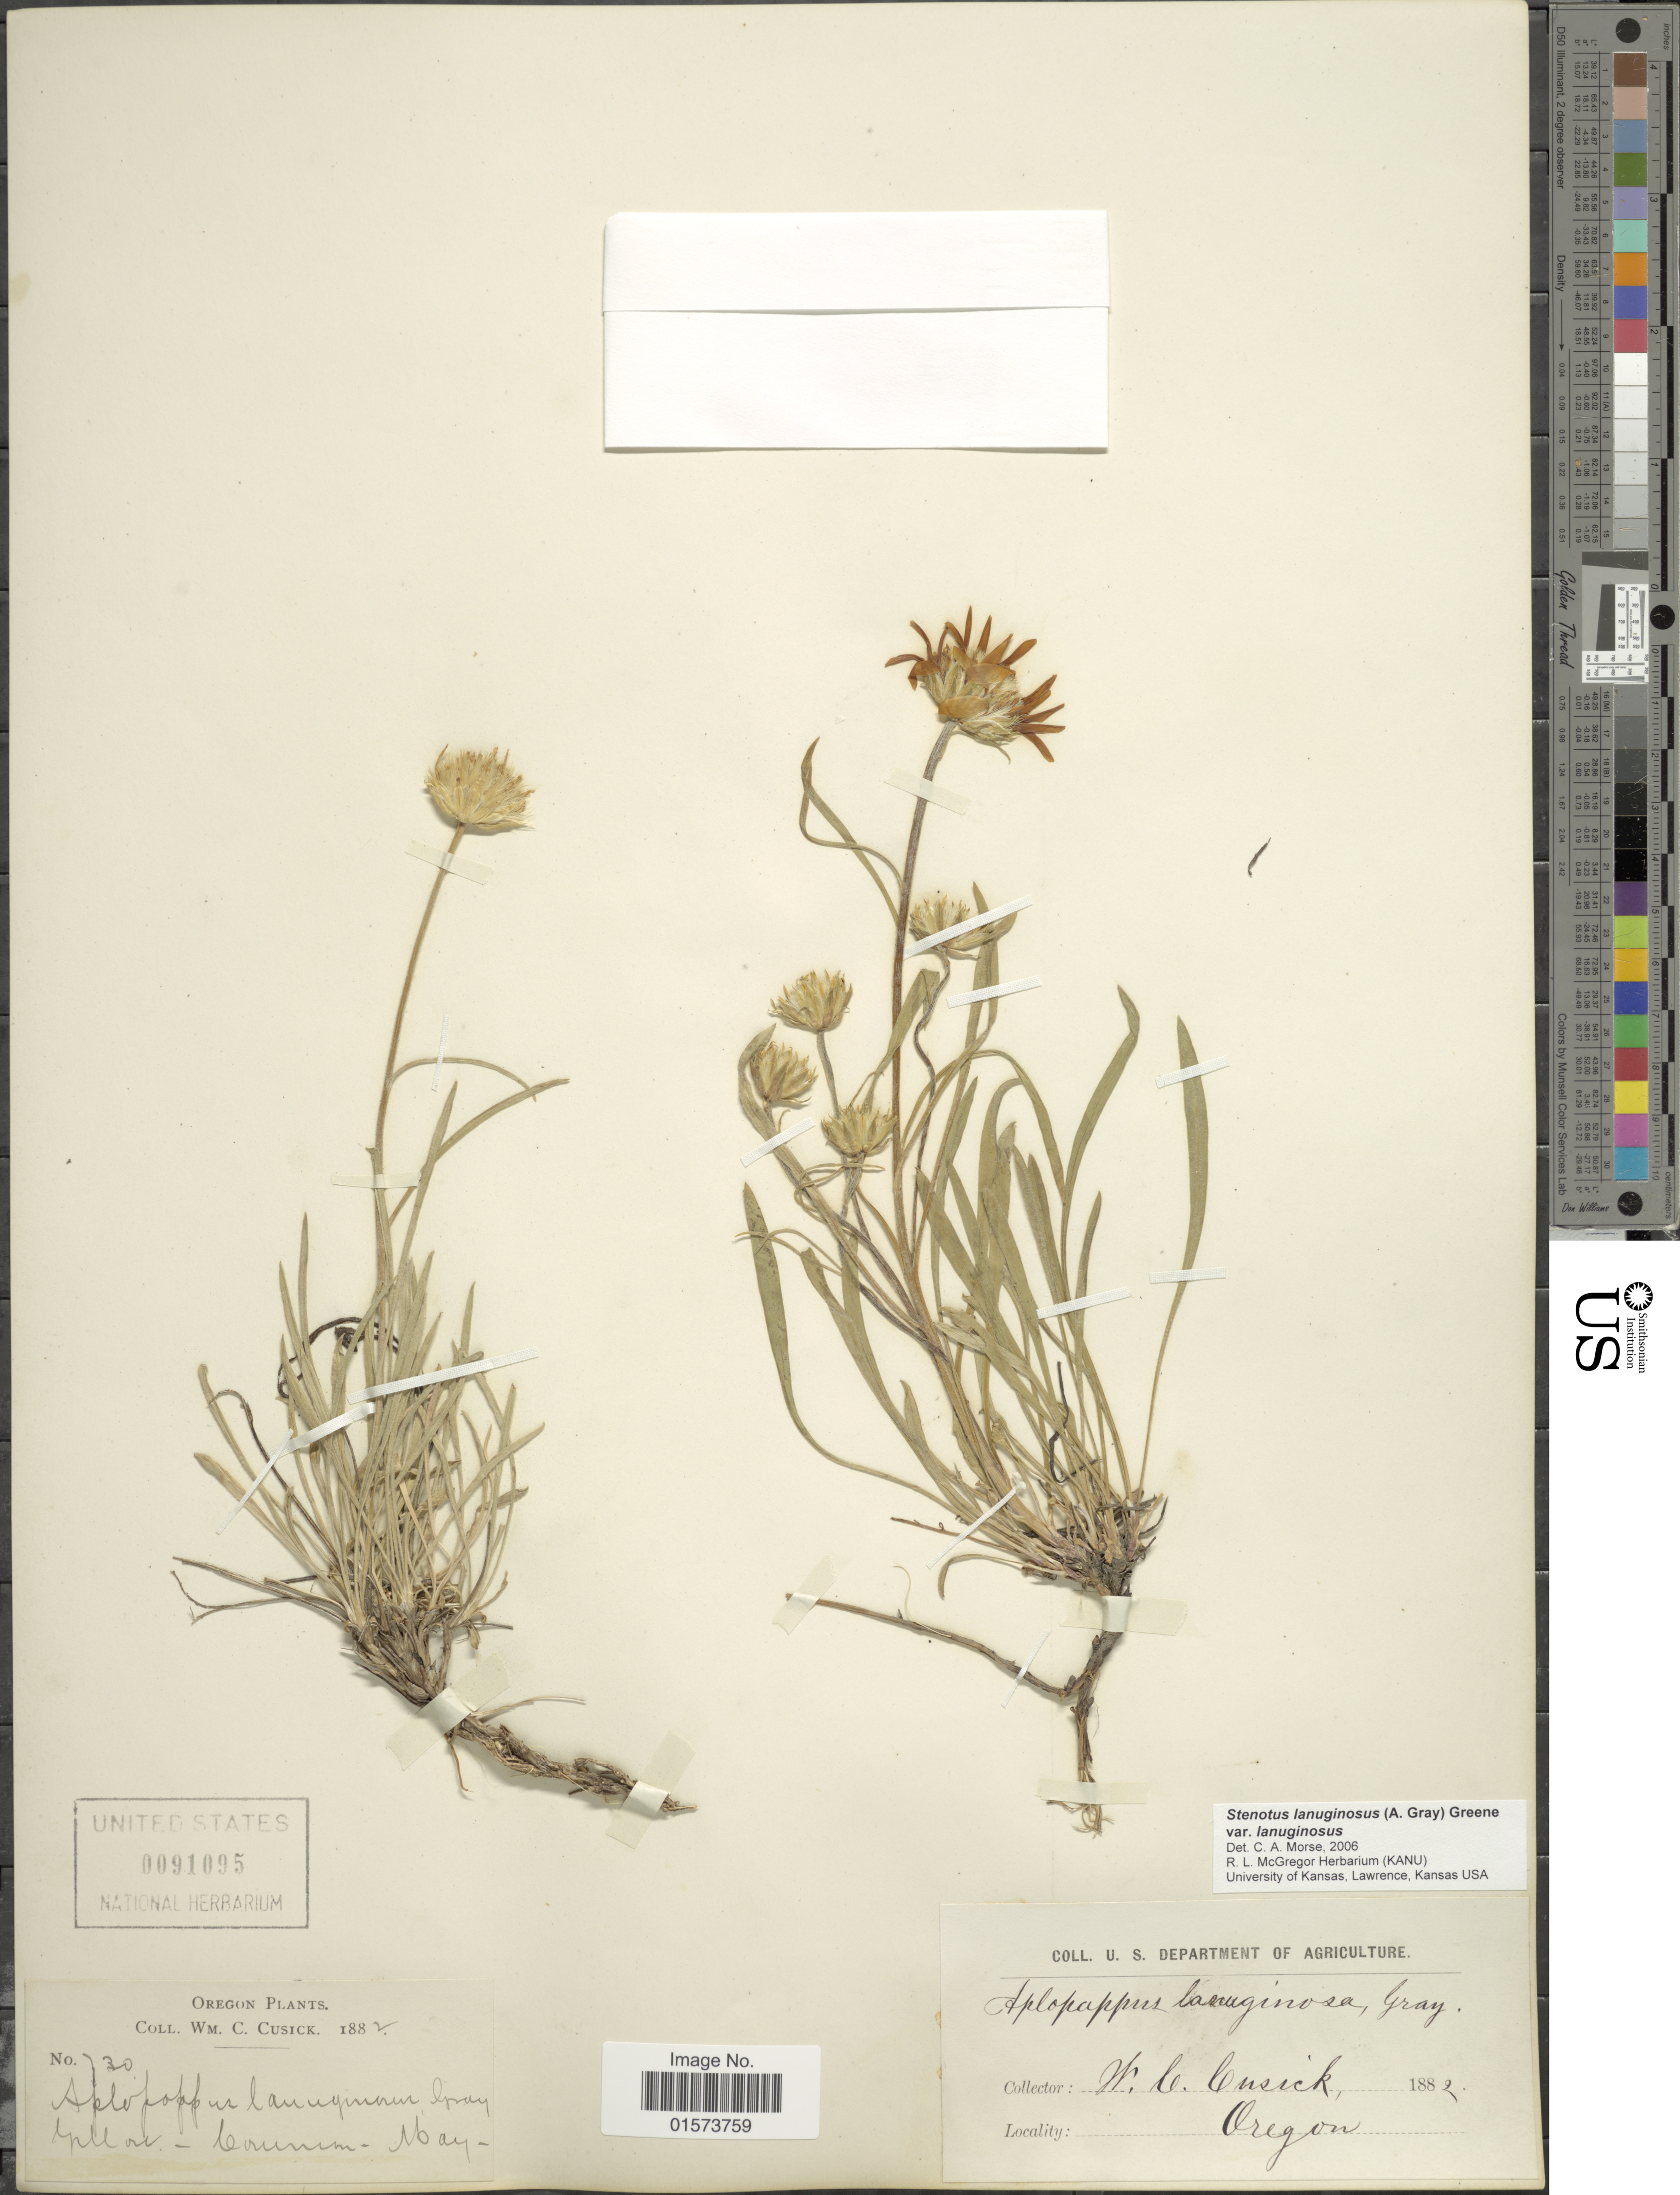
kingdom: Plantae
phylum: Tracheophyta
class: Magnoliopsida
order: Asterales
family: Asteraceae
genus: Stenotus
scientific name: Stenotus lanuginosus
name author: (A. Gray) Greene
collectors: W. C. Cusick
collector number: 730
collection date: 1882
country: United States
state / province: Oregon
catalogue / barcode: US 91095